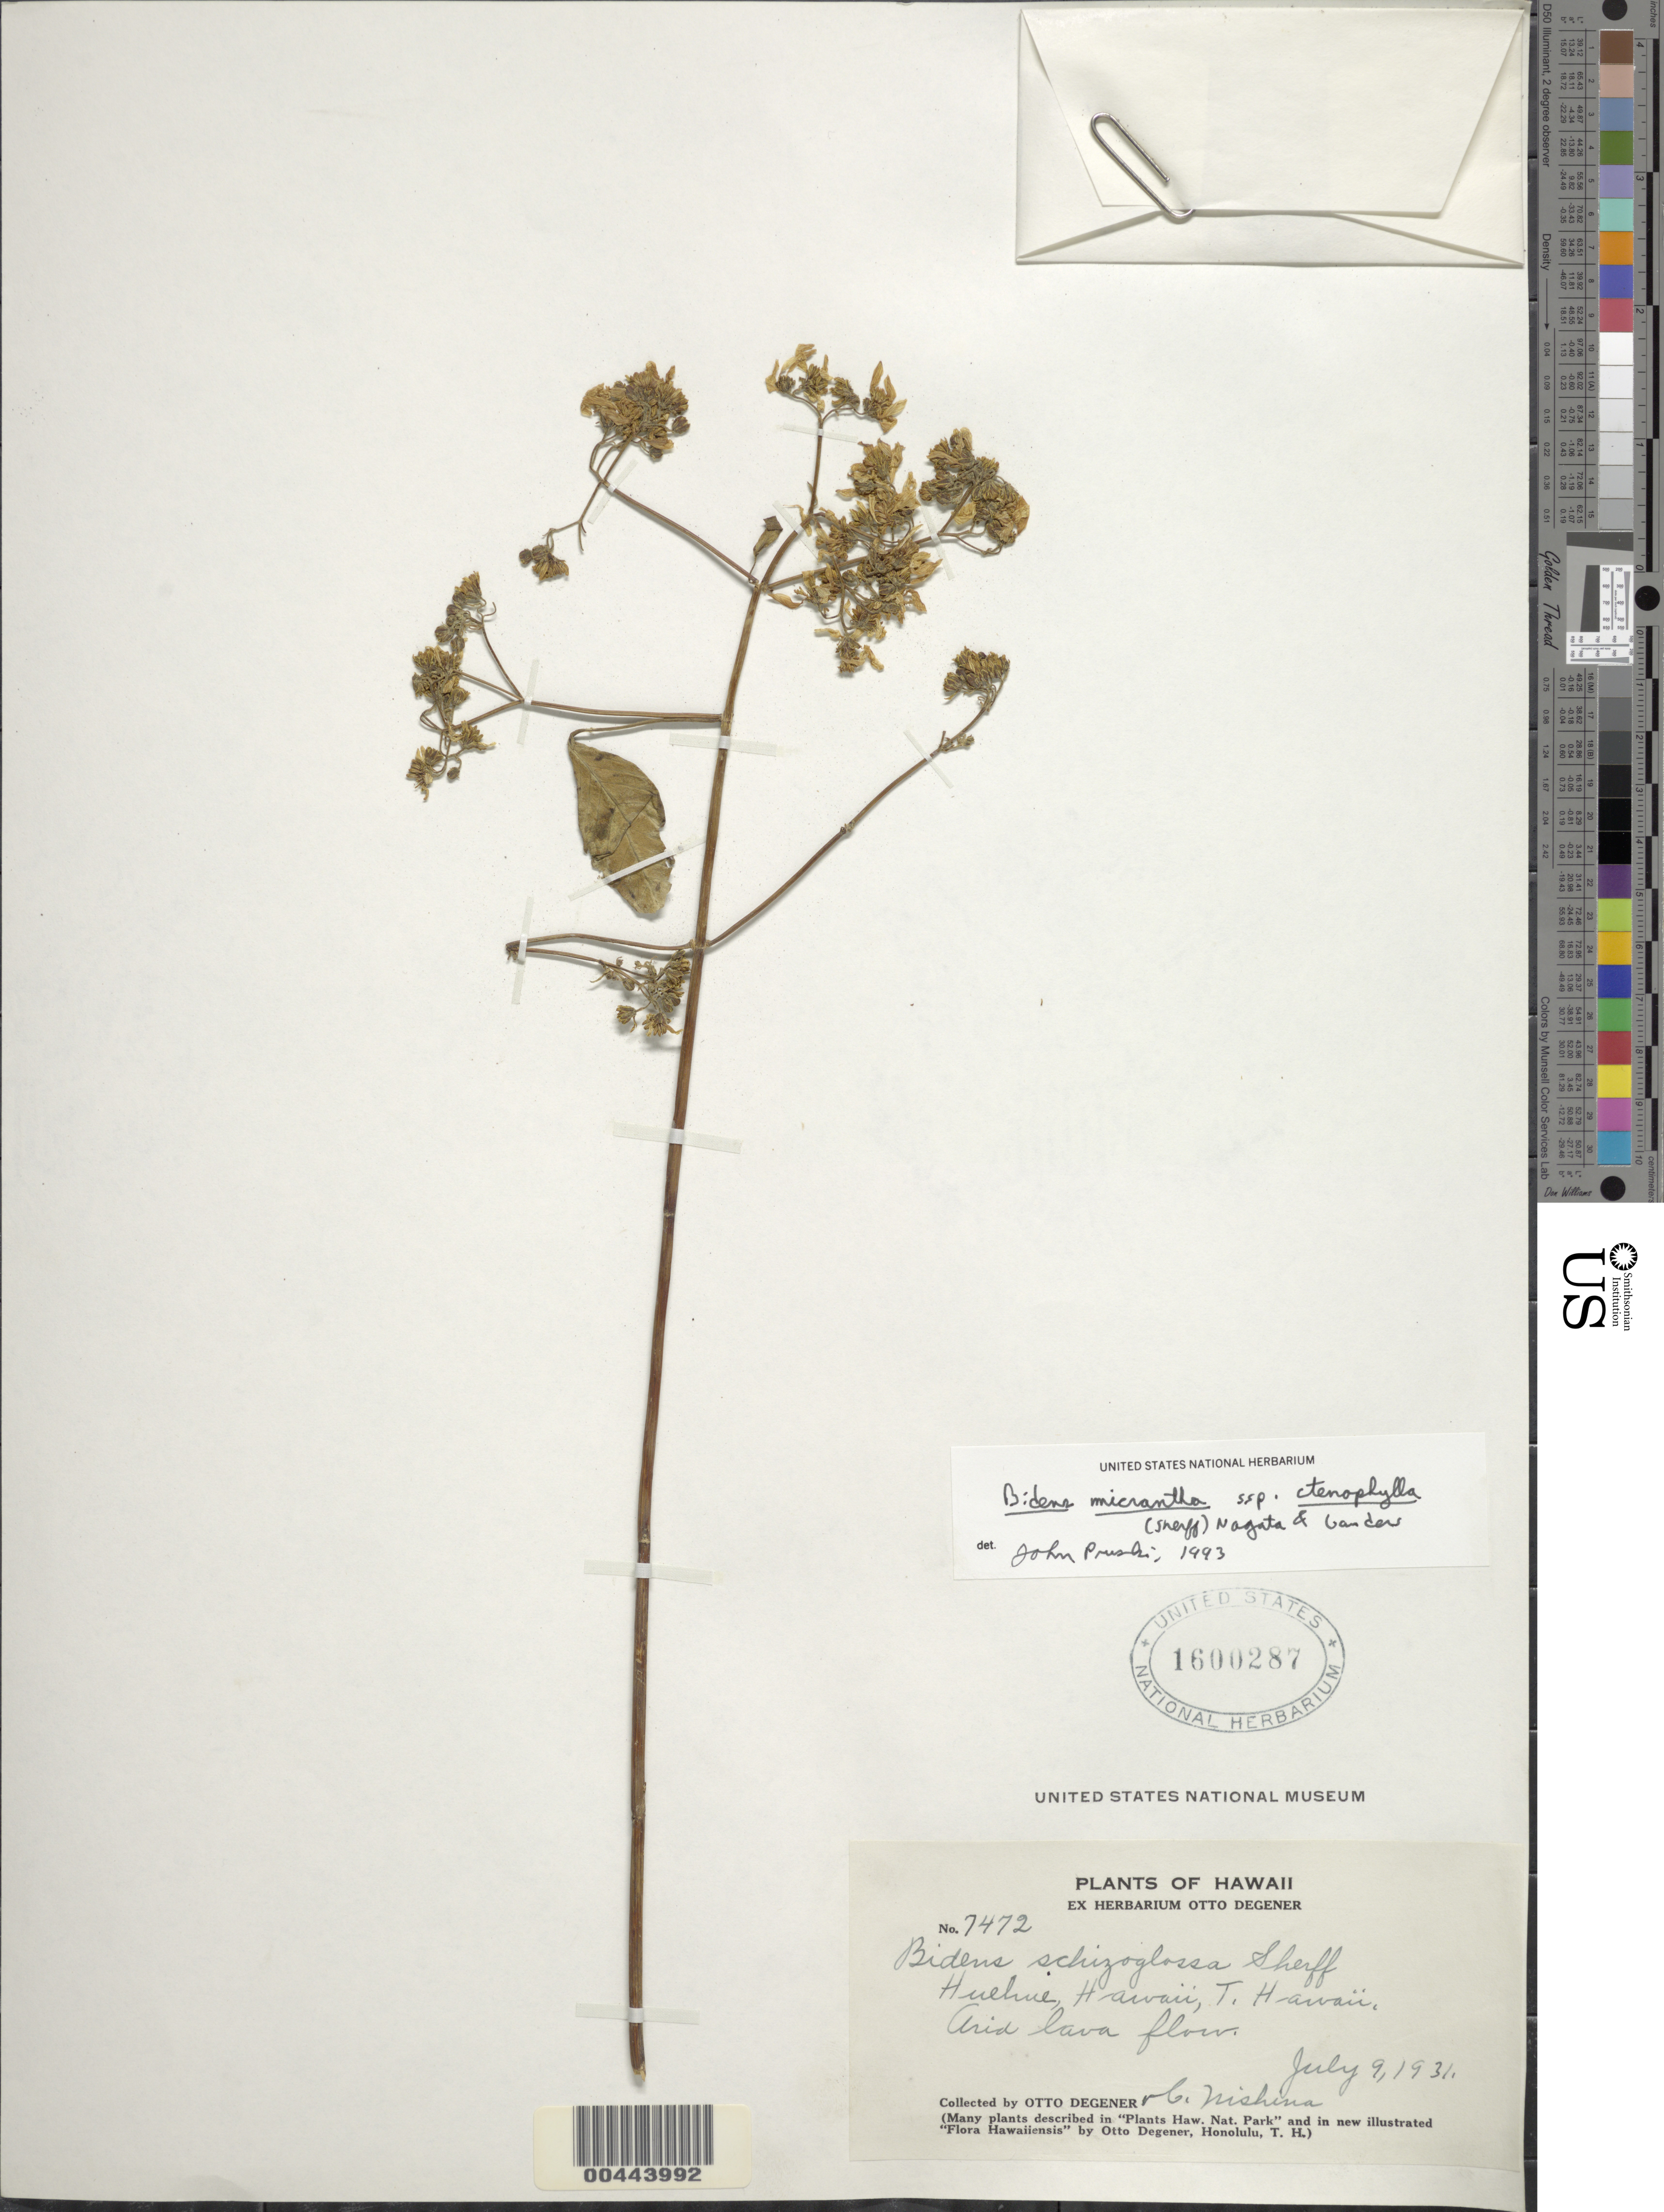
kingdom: Plantae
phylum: Tracheophyta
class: Magnoliopsida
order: Asterales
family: Asteraceae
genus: Bidens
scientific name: Bidens micrantha subsp. ctenophylla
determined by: Pruski, J. F.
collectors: O. Degener & C. Nishina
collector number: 7472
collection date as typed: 9 Jul 1931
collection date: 1931-07-09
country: United States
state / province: Hawaii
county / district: Hawaii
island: Hawaii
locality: Huehue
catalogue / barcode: US 1600287